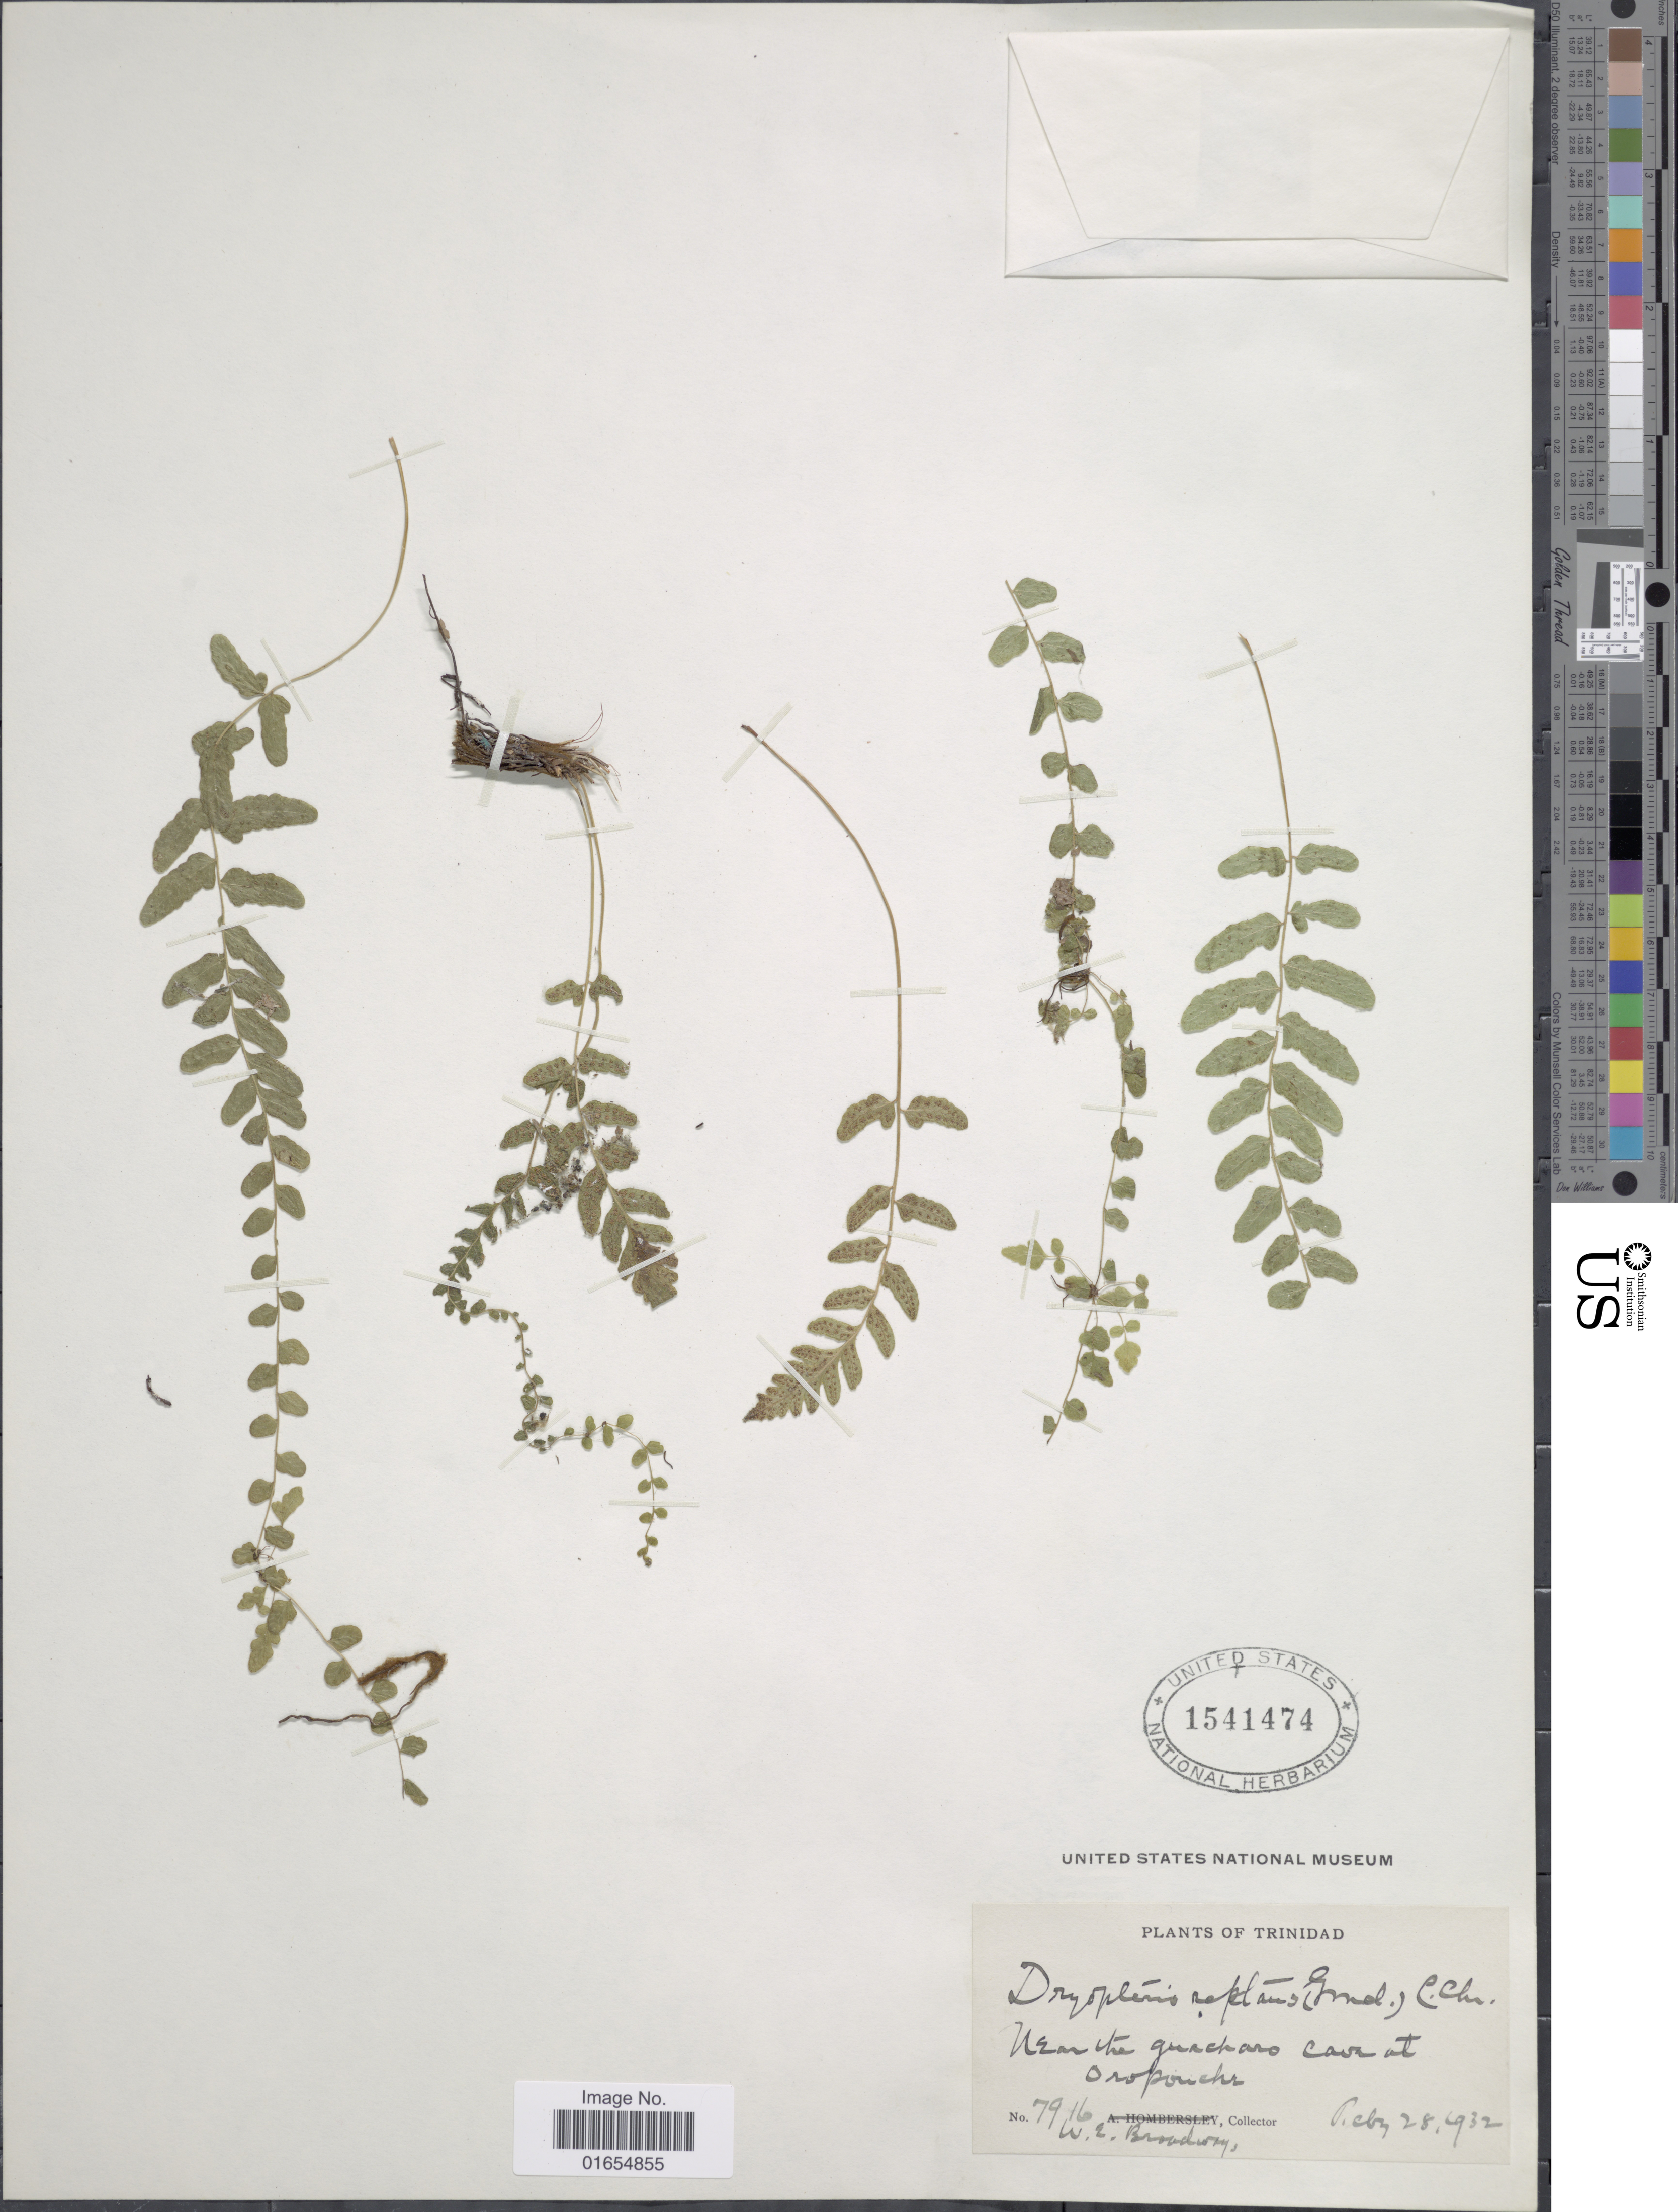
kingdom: Plantae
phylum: Tracheophyta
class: Polypodiopsida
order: Polypodiales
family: Thelypteridaceae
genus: Goniopteris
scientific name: Goniopteris reptans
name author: (J.F. Gmel.) C. Presl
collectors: W. E. Broadway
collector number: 7916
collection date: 1932-02-28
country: Trinidad and Tobago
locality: Trinidad, Near the Guacharo cave at Oropouche.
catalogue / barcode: US 1541474